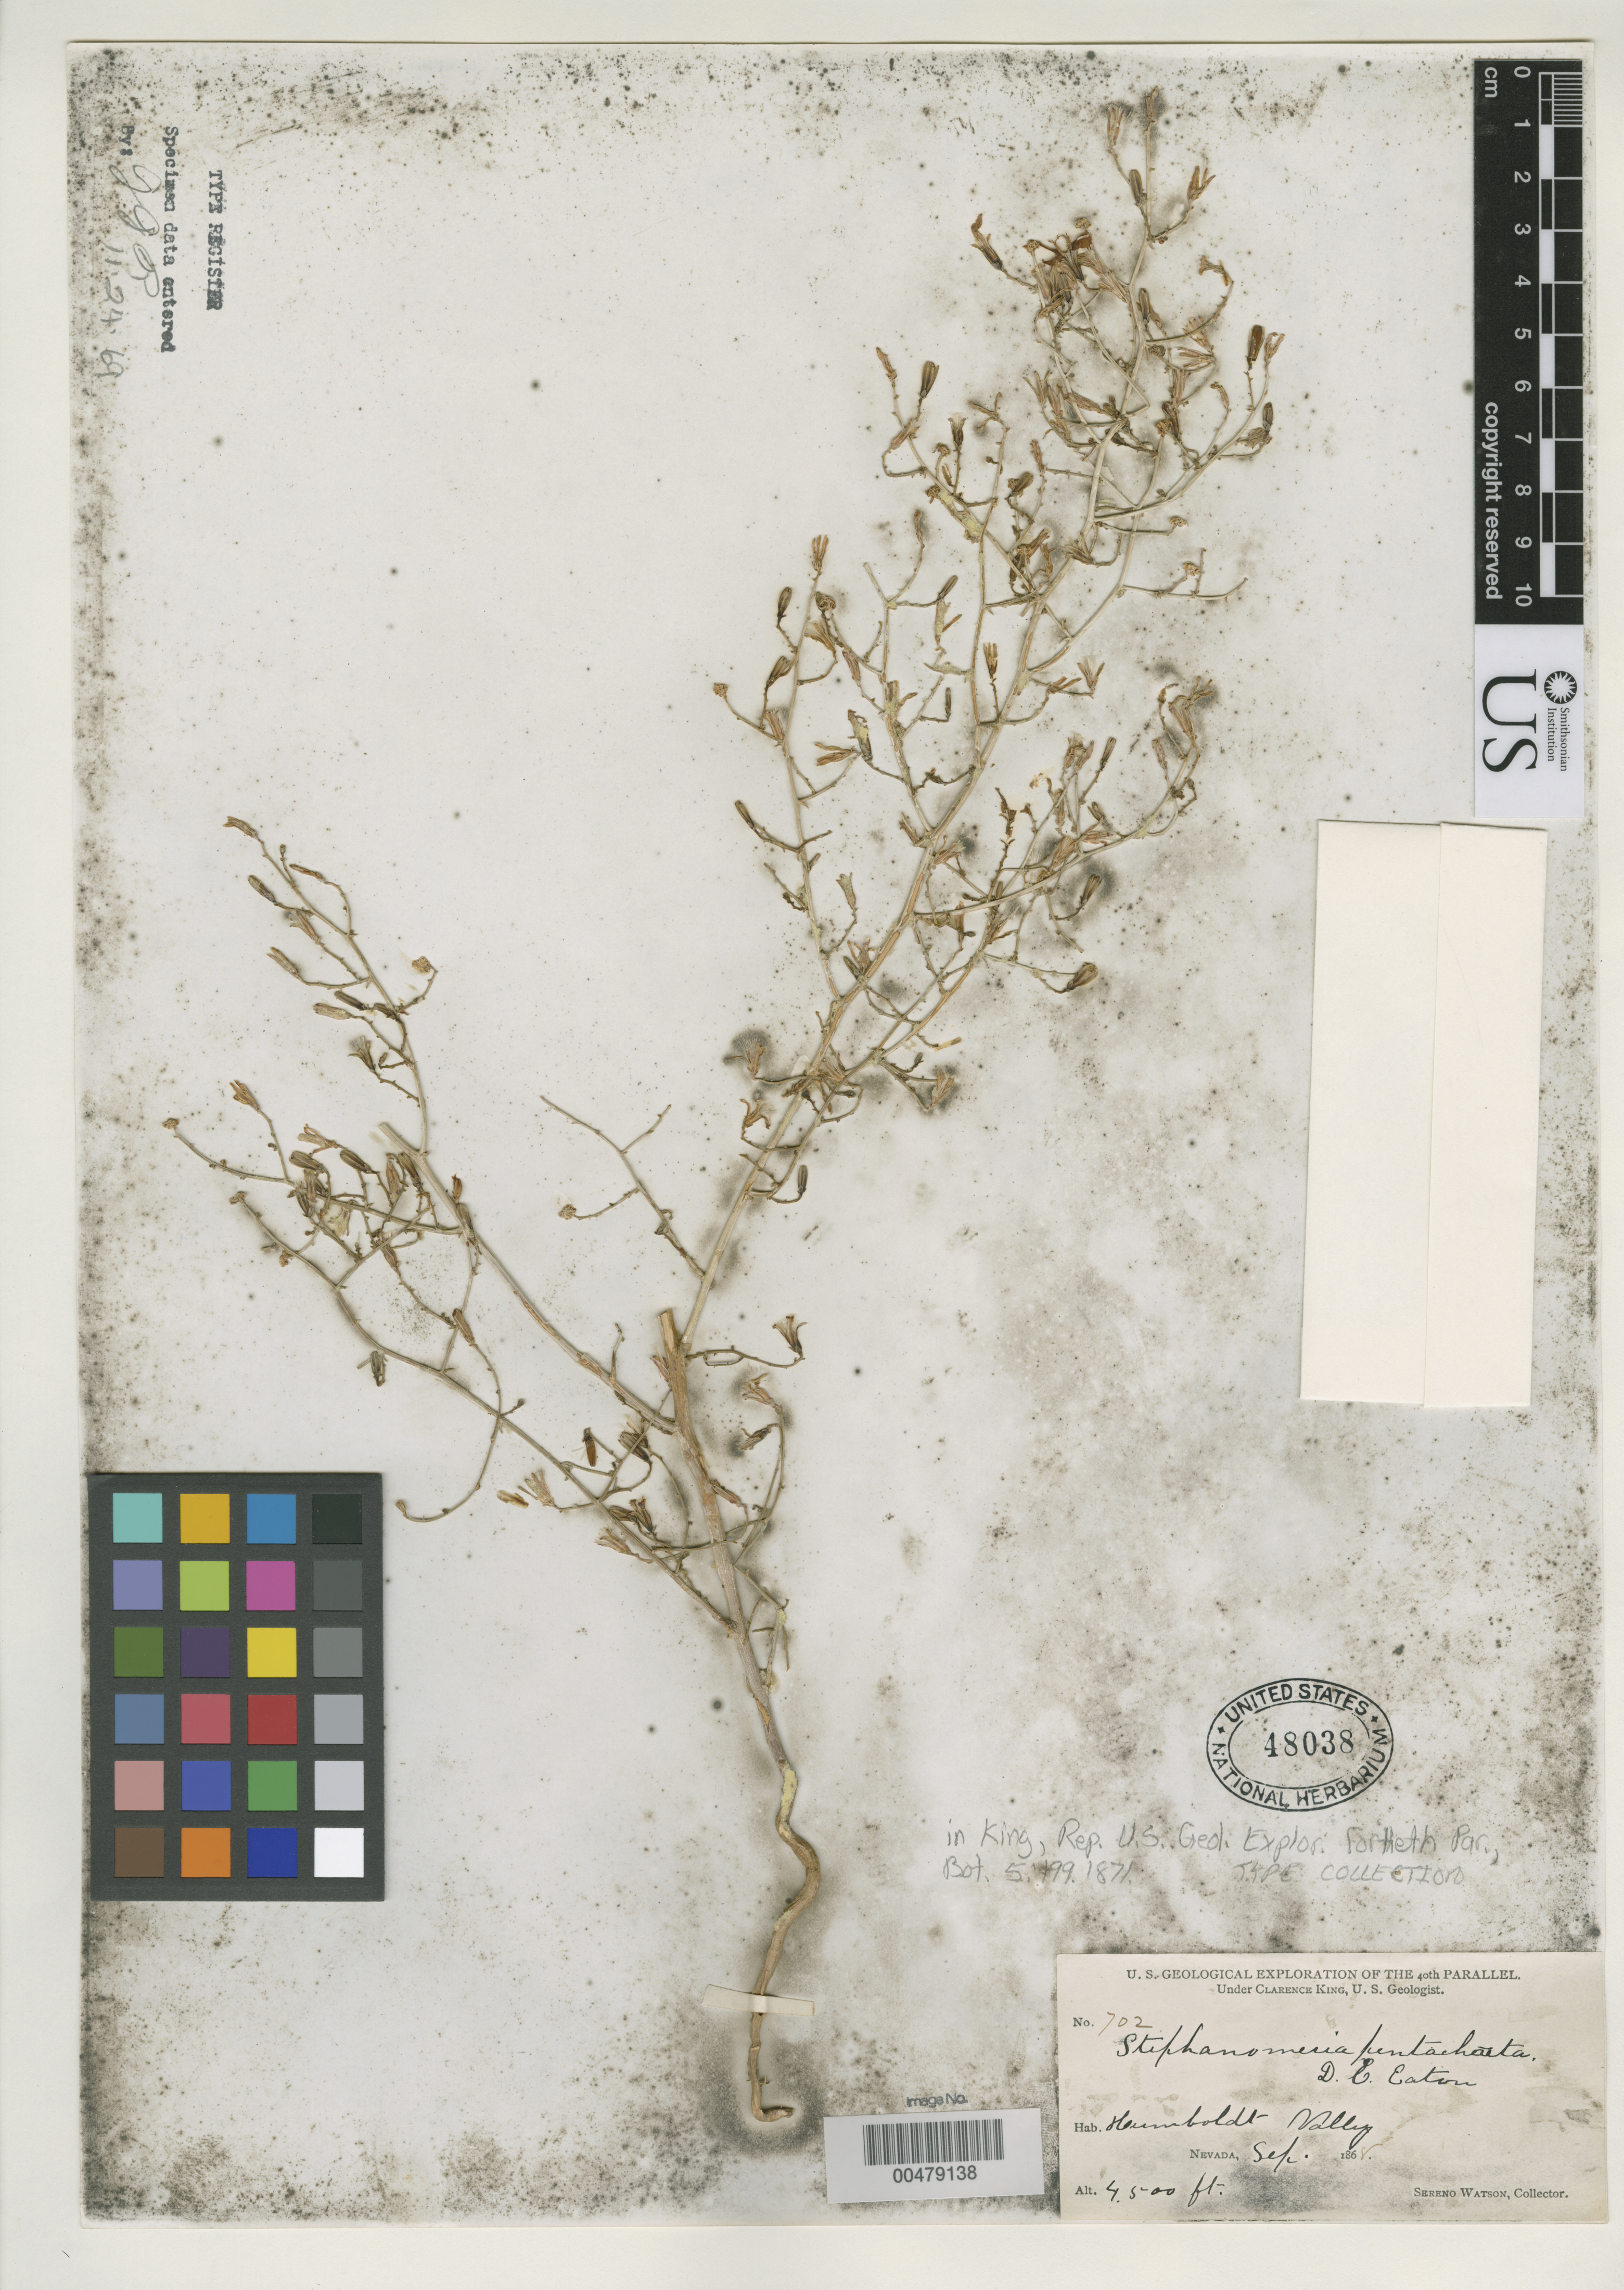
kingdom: Plantae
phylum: Tracheophyta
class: Magnoliopsida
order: Asterales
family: Asteraceae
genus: Stephanomeria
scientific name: Stephanomeria pentachaeta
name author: D.C. Eaton in C. King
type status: Isotype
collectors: S. Watson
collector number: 702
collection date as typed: Sep 1868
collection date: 1868-09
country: United States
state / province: Nevada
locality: Humboldt Valley.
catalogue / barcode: US 48038